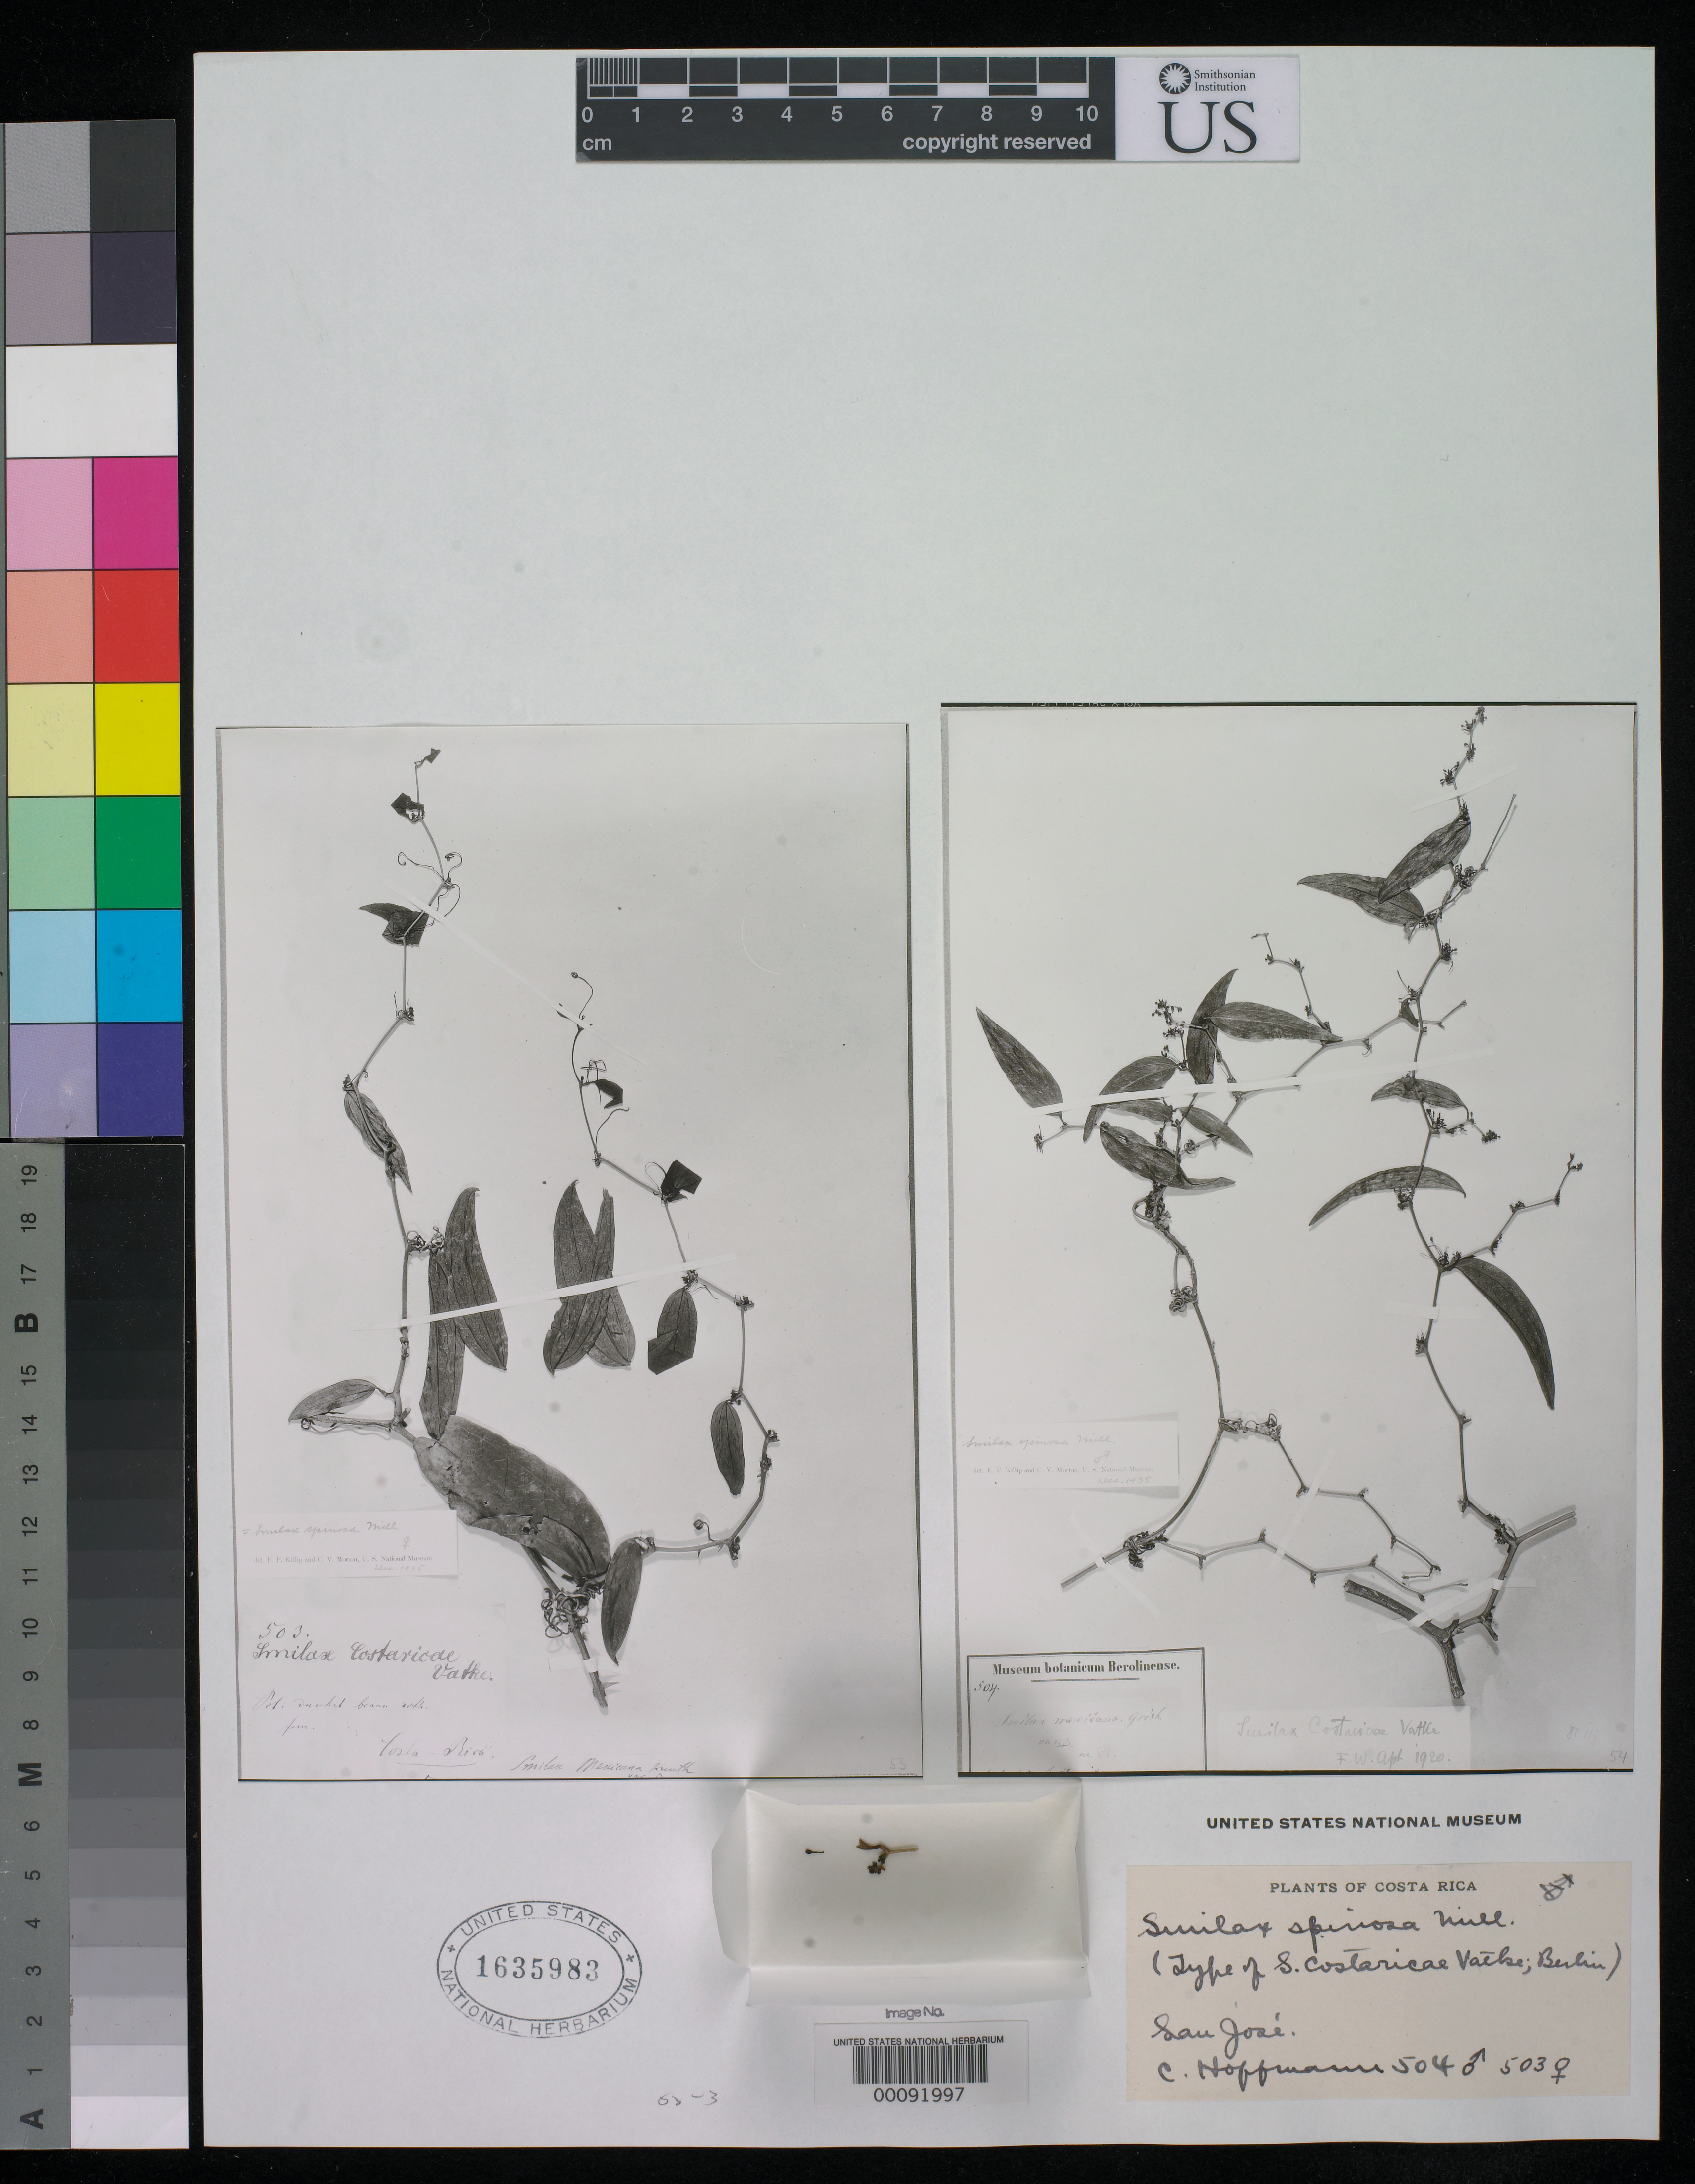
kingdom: Plantae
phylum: Tracheophyta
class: Liliopsida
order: Liliales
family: Smilacaceae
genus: Smilax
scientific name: Smilax costaricae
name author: Vatke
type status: Isosyntype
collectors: C. Hoffmann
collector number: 503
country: Costa Rica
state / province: San José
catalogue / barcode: US 1635983